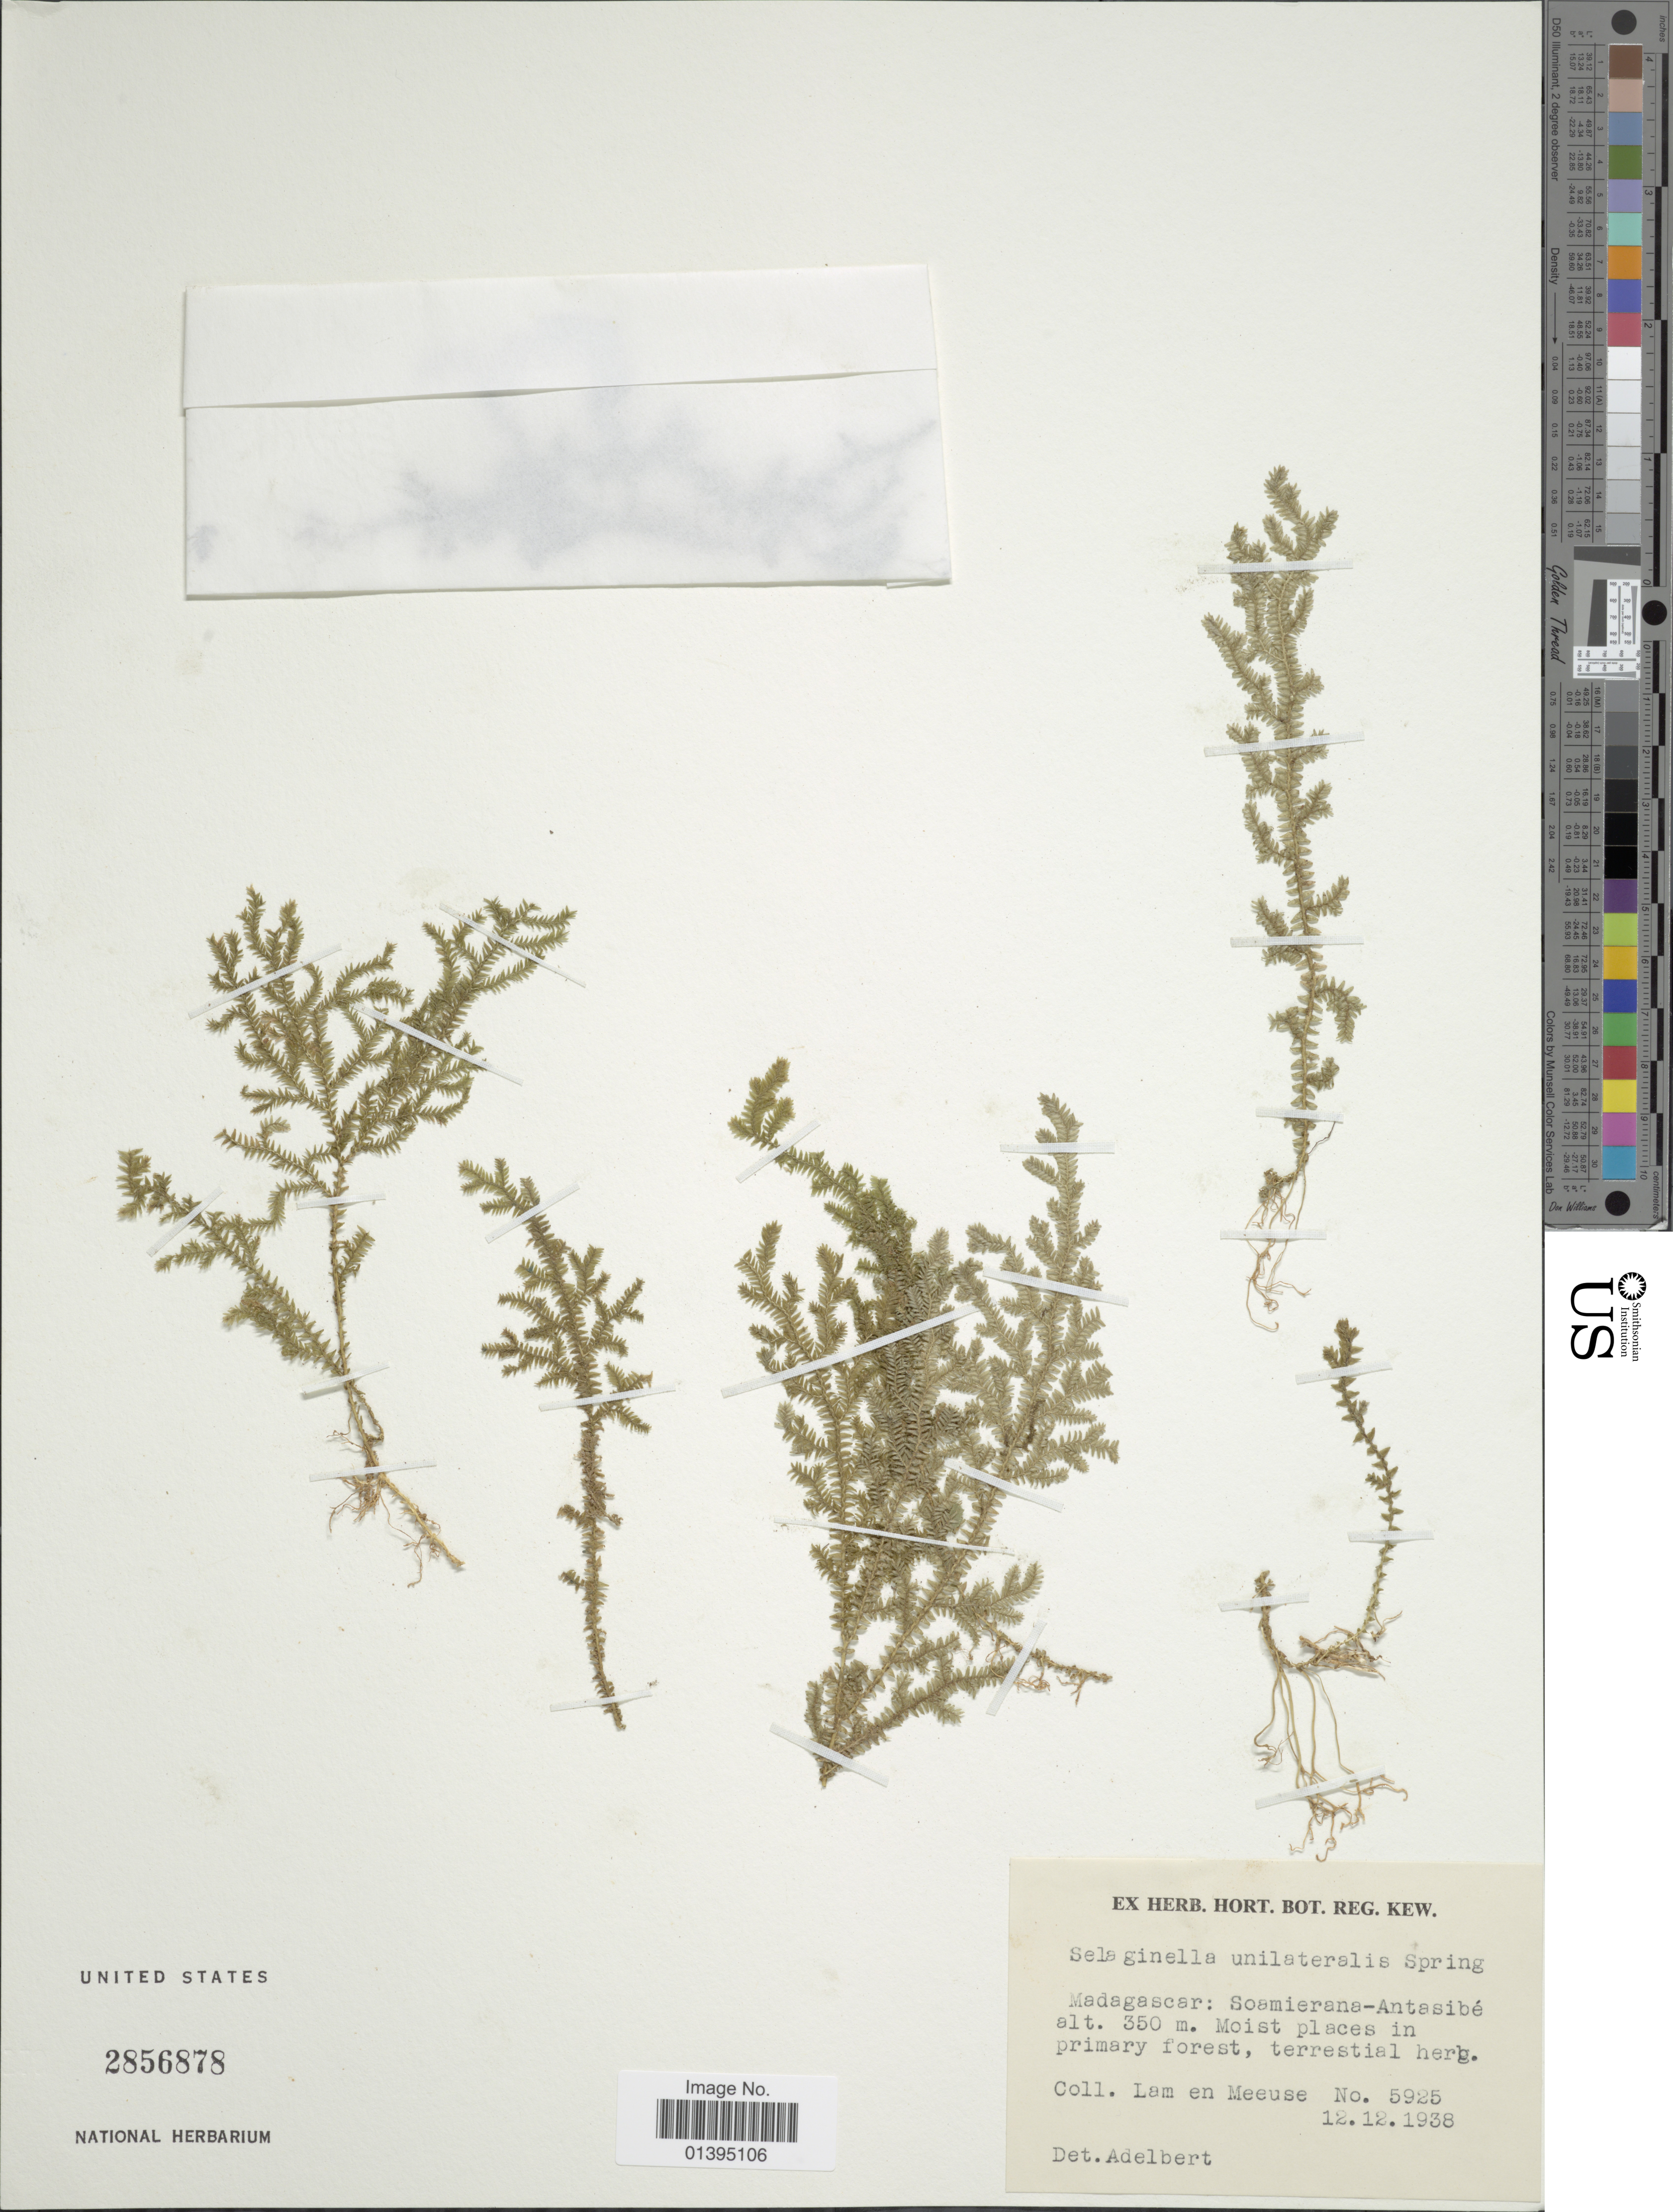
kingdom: Plantae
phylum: Tracheophyta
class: Lycopodiopsida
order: Selaginellales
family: Selaginellaceae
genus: Selaginella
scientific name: Selaginella unilateralis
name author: Spring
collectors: -- Lam & Meeuse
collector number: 5925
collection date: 1938-12-12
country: Madagascar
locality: Soamierana-Antasibe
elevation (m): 350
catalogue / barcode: US 2856878